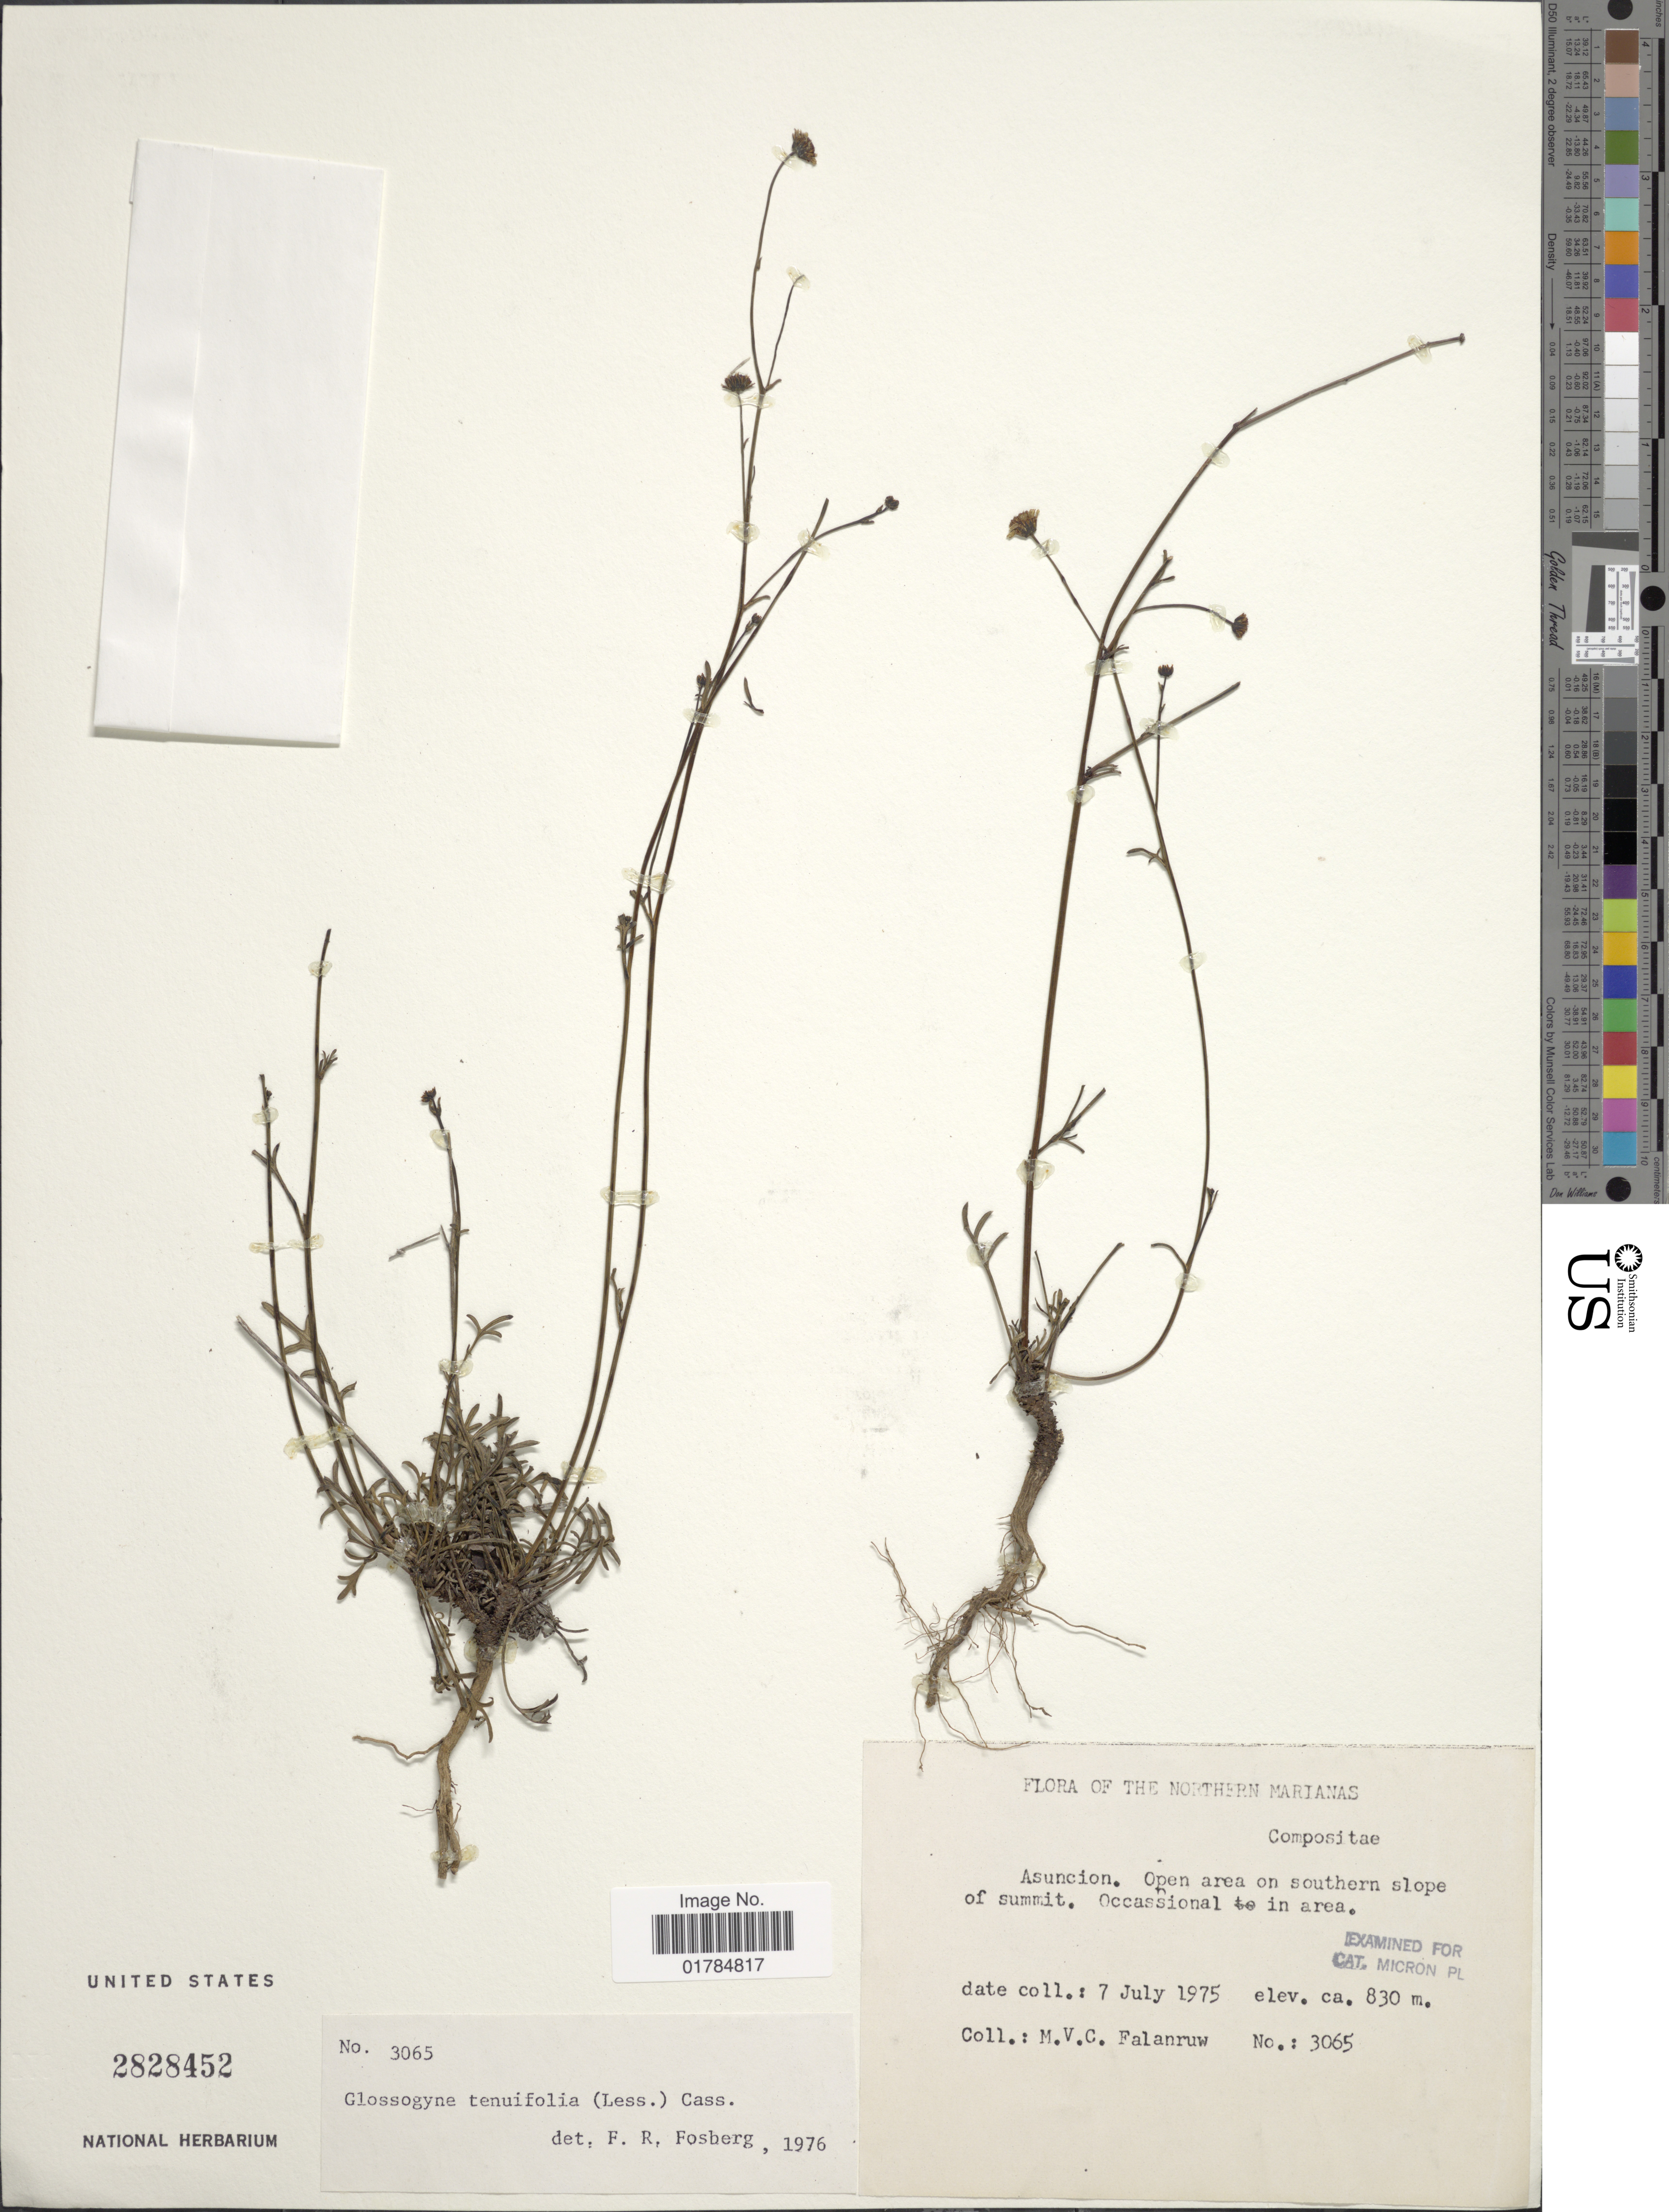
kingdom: Plantae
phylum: Tracheophyta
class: Magnoliopsida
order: Asterales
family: Asteraceae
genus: Glossogyne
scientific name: Glossogyne tenuifolia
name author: (Labill.)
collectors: M. V. Falanruw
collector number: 3065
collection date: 1975-07-07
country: Northern Mariana Islands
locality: Asuncion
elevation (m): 830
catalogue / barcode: US 2828452